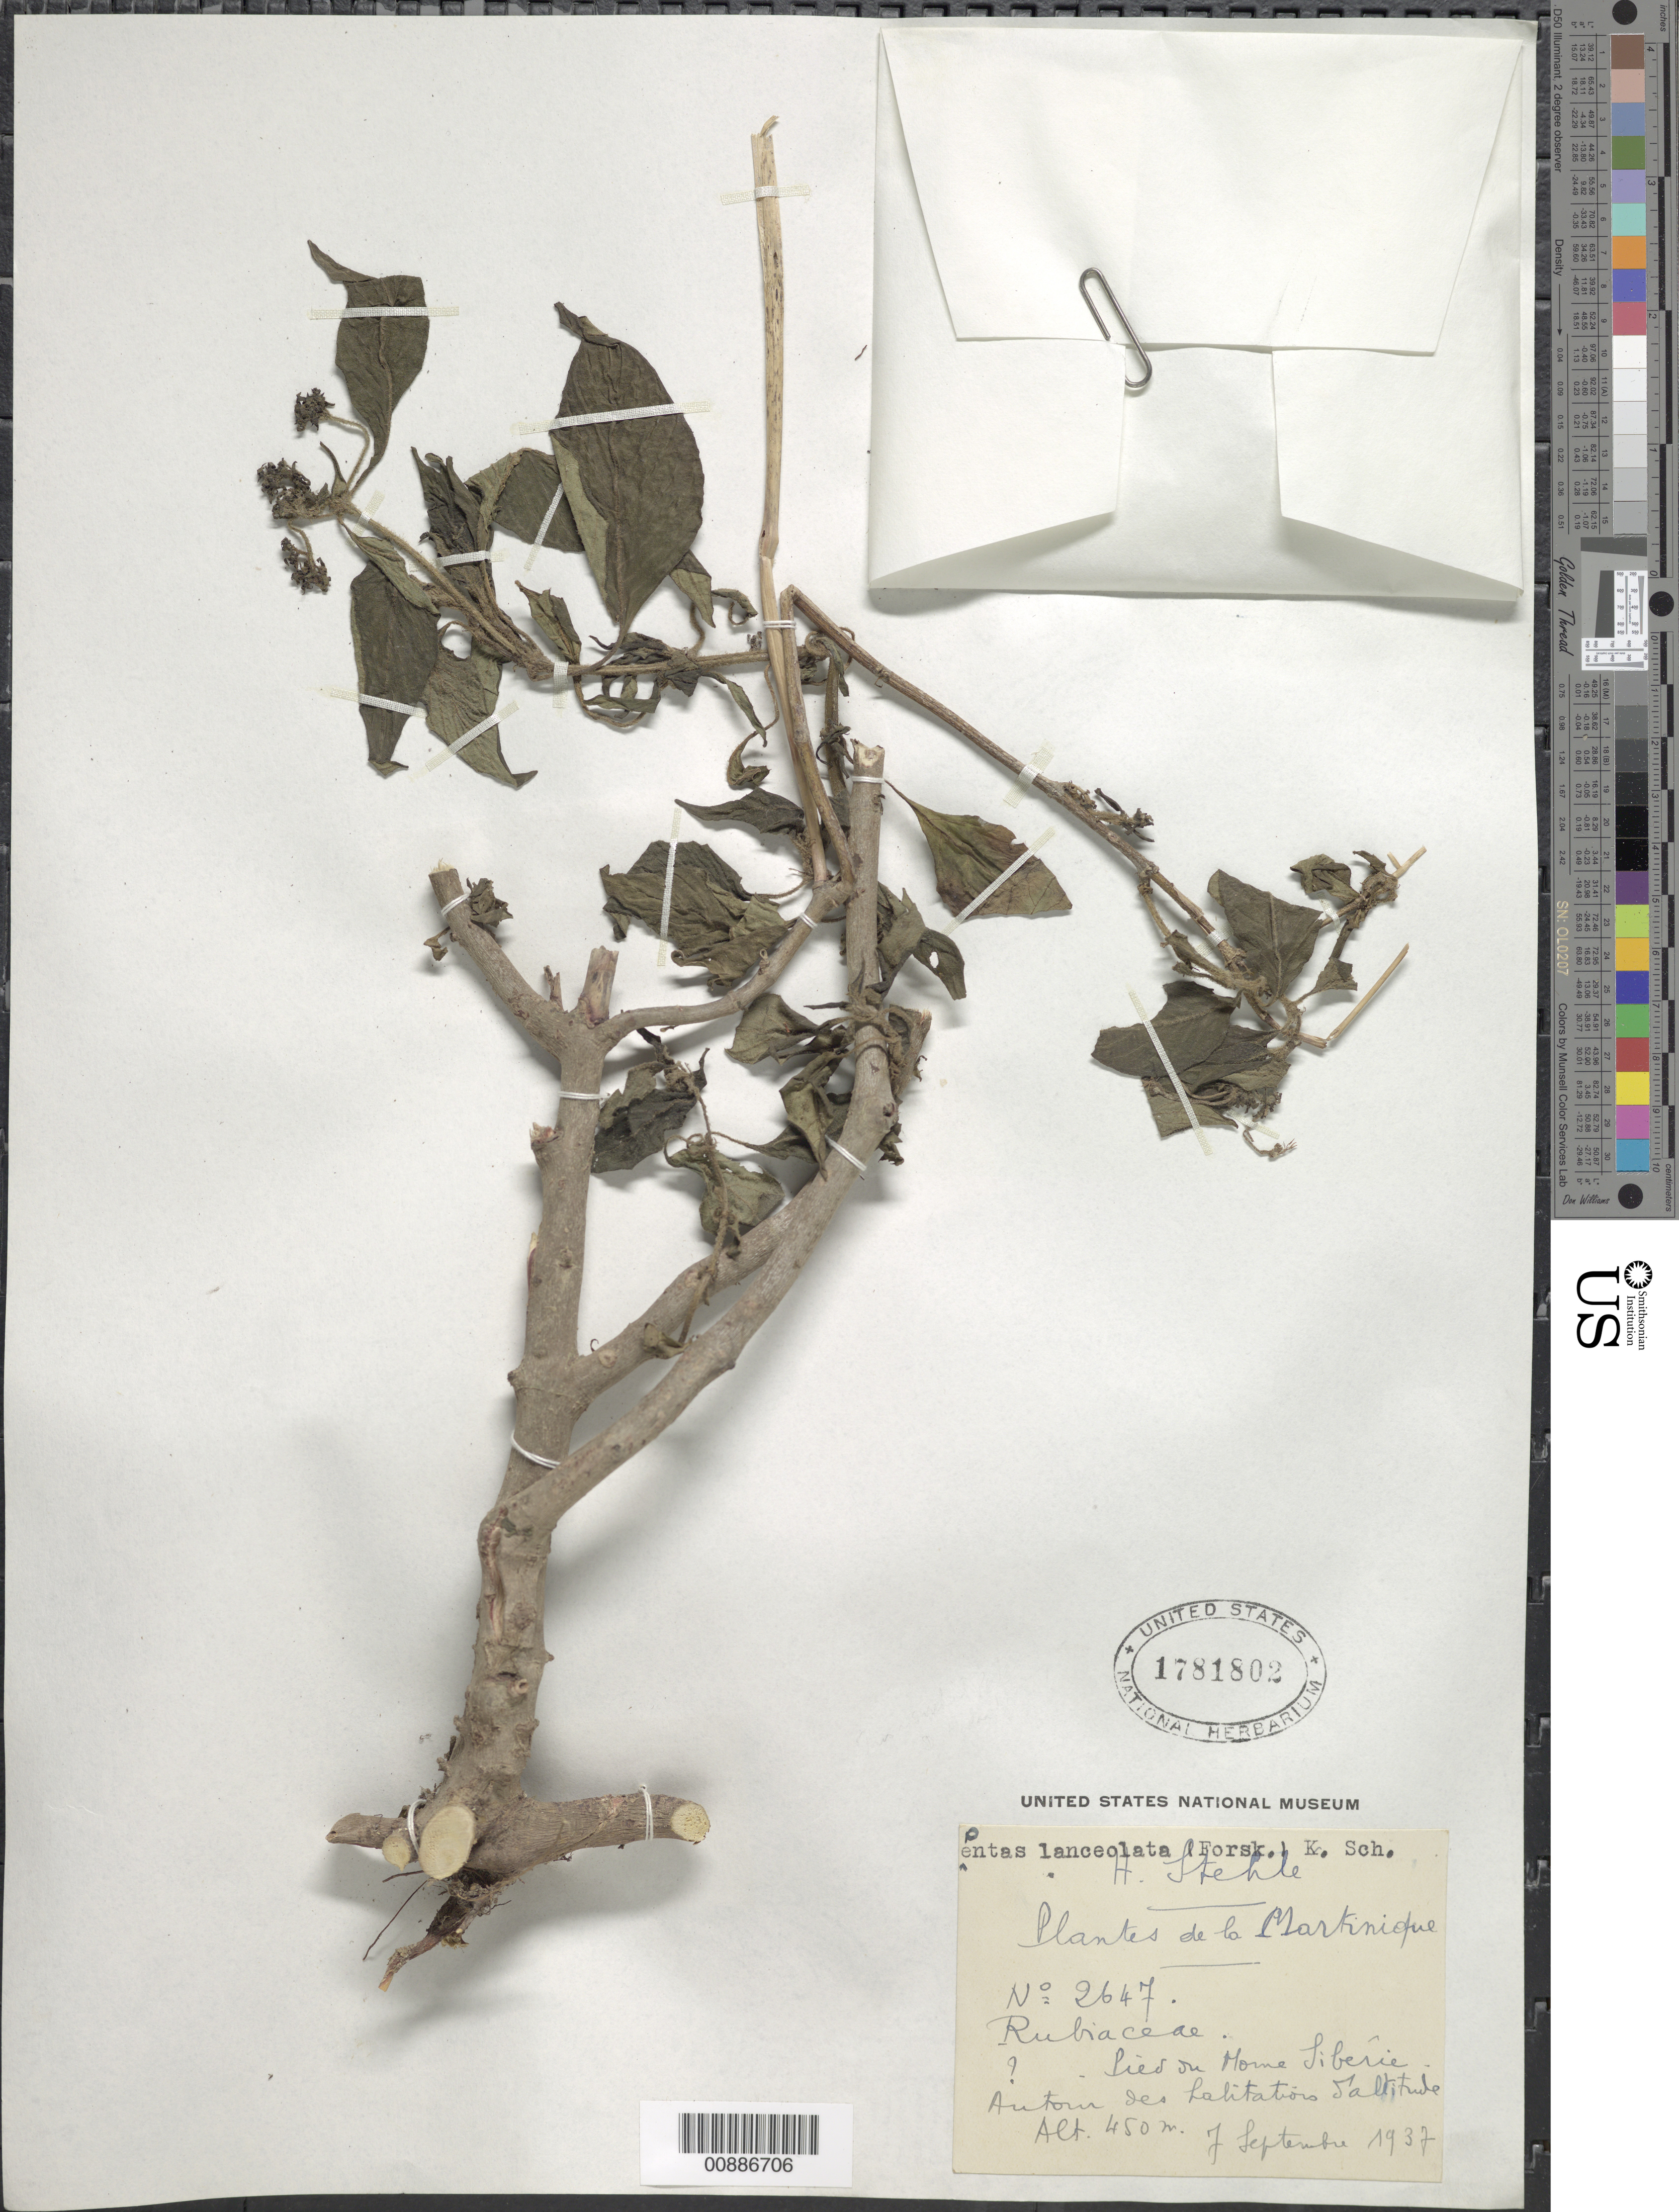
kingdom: Plantae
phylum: Tracheophyta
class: Magnoliopsida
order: Gentianales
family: Rubiaceae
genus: Pentas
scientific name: Pentas lanceolata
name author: (Forssk.) Deflers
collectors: H. Stehlé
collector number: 2647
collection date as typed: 07 Sep 1937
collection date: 1937-09-07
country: Martinique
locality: Pied ou Morne Sibérie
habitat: Around individual dwellings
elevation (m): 450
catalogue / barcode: US 1781802